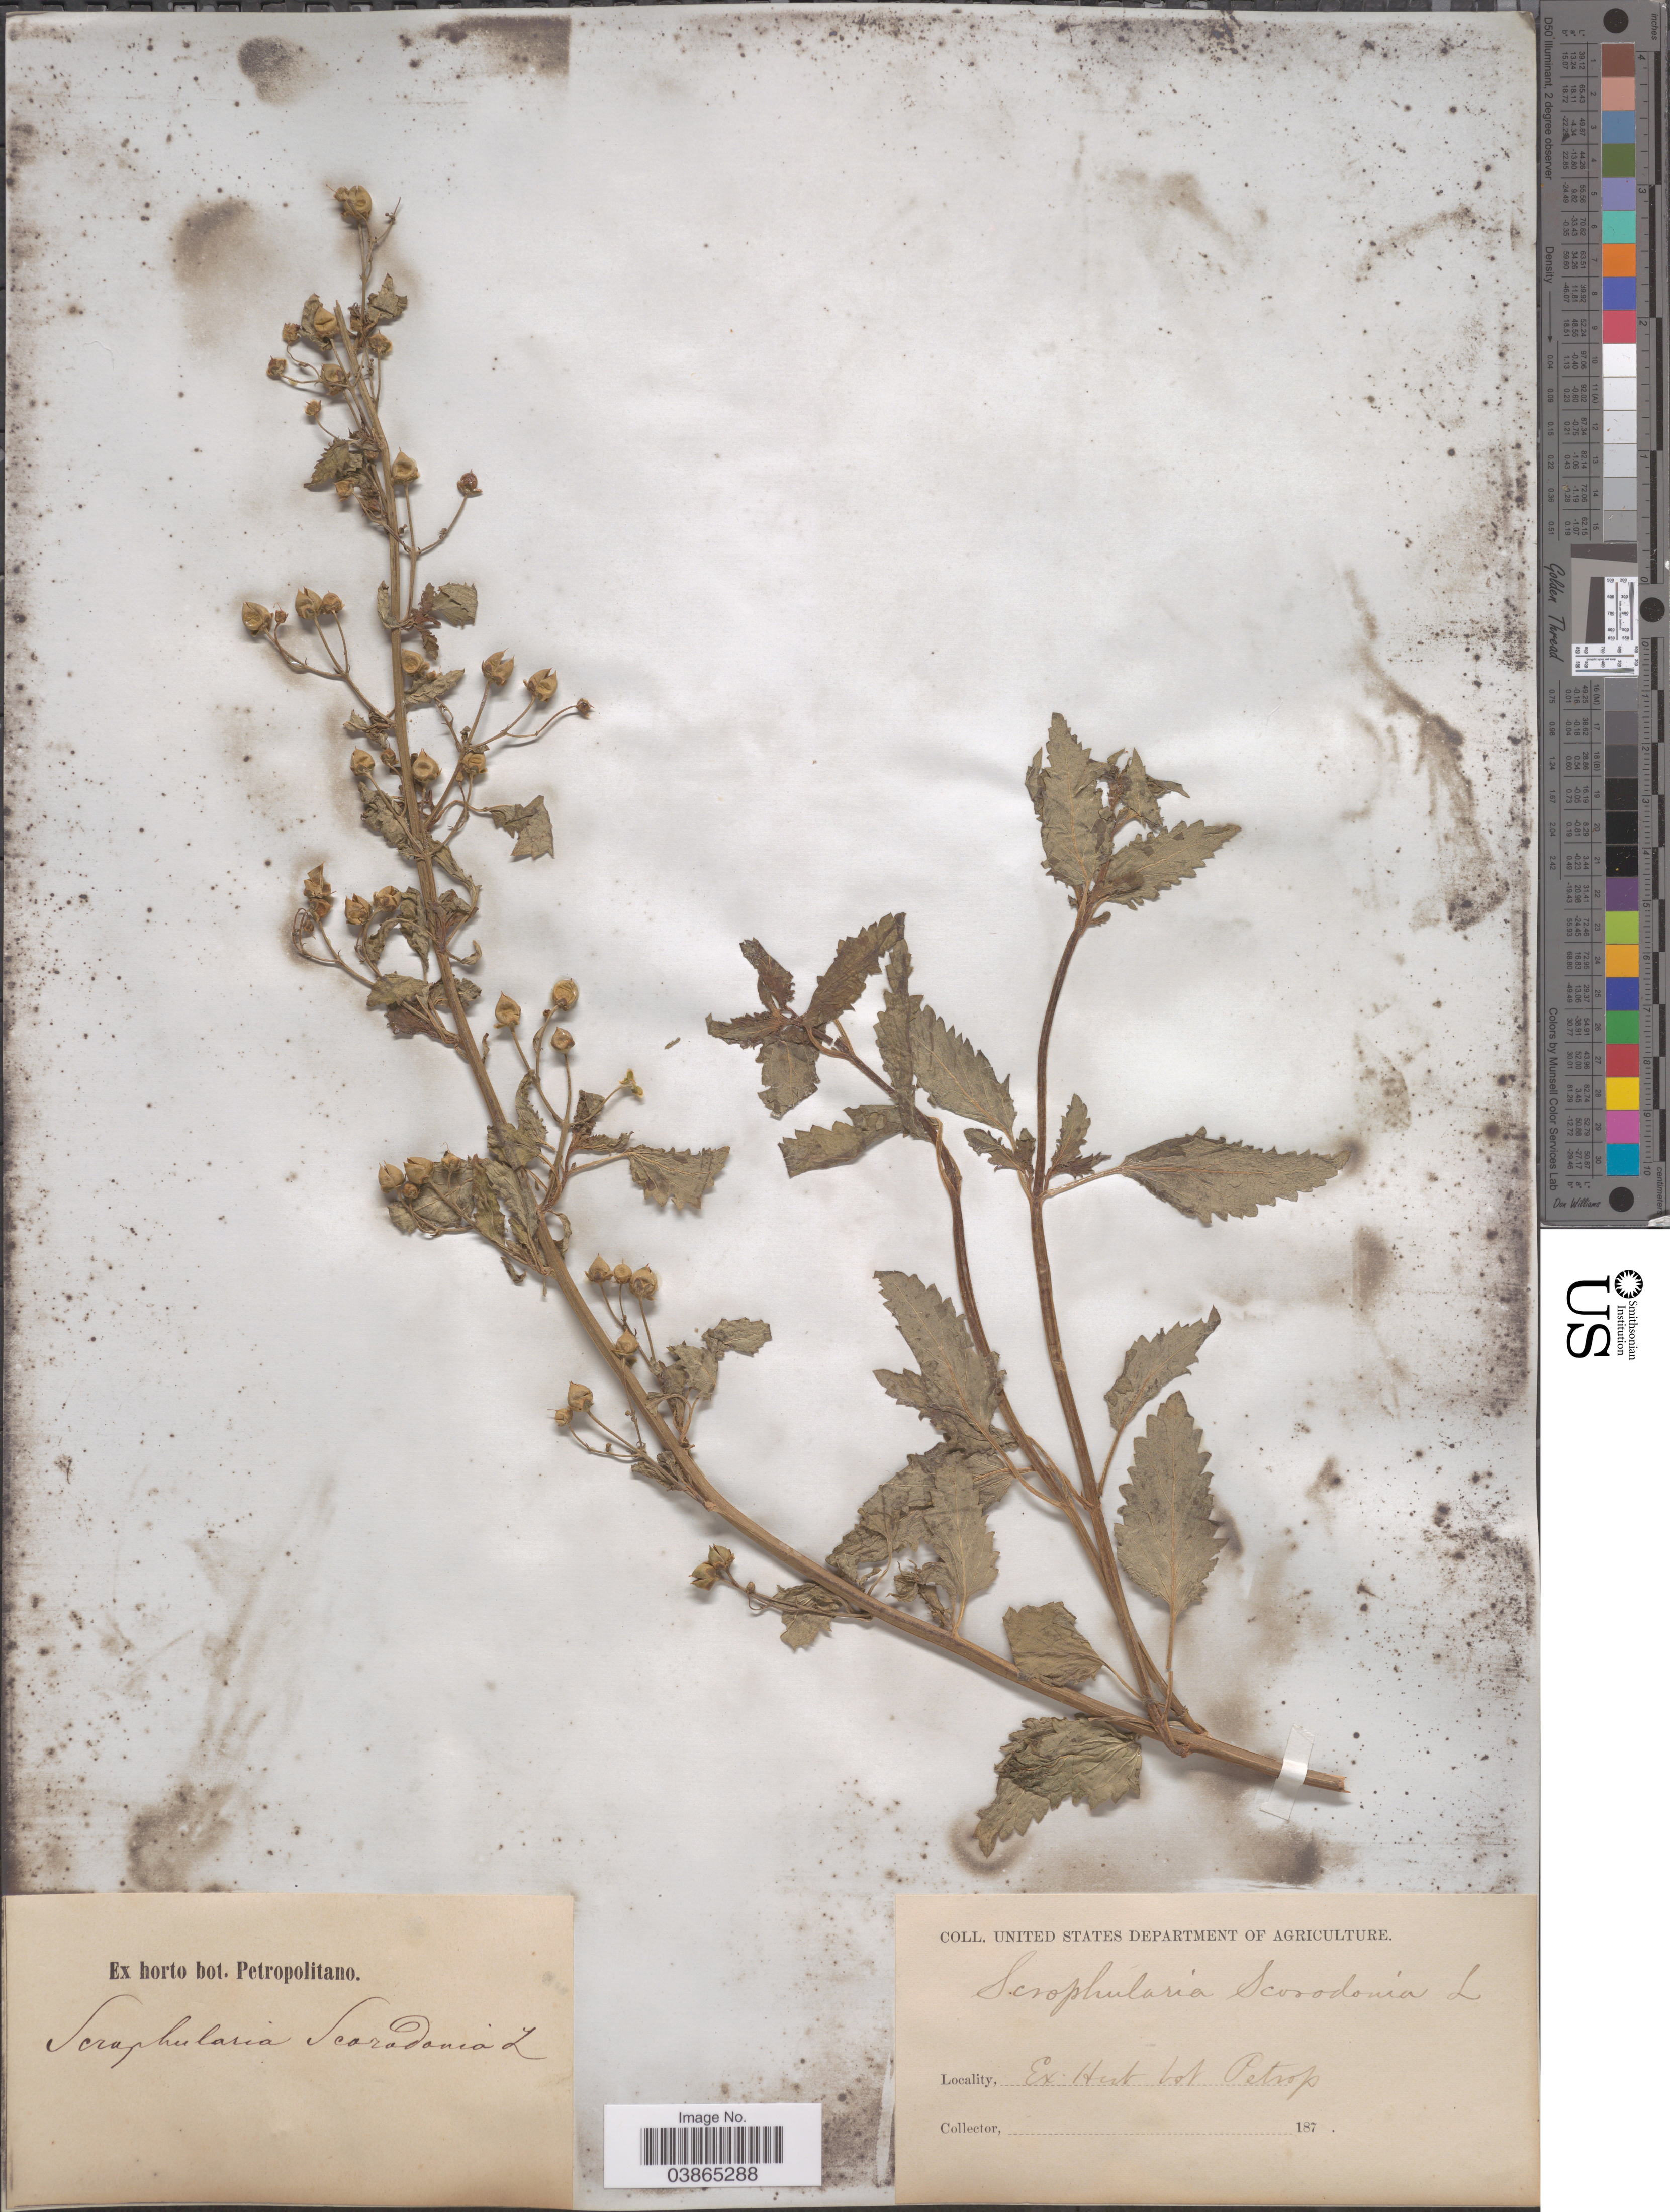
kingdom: Plantae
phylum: Tracheophyta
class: Magnoliopsida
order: Lamiales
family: Scrophulariaceae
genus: Scrophularia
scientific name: Scrophularia scorodonia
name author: L.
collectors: ex Horto Bot. Petropolitano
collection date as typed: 187